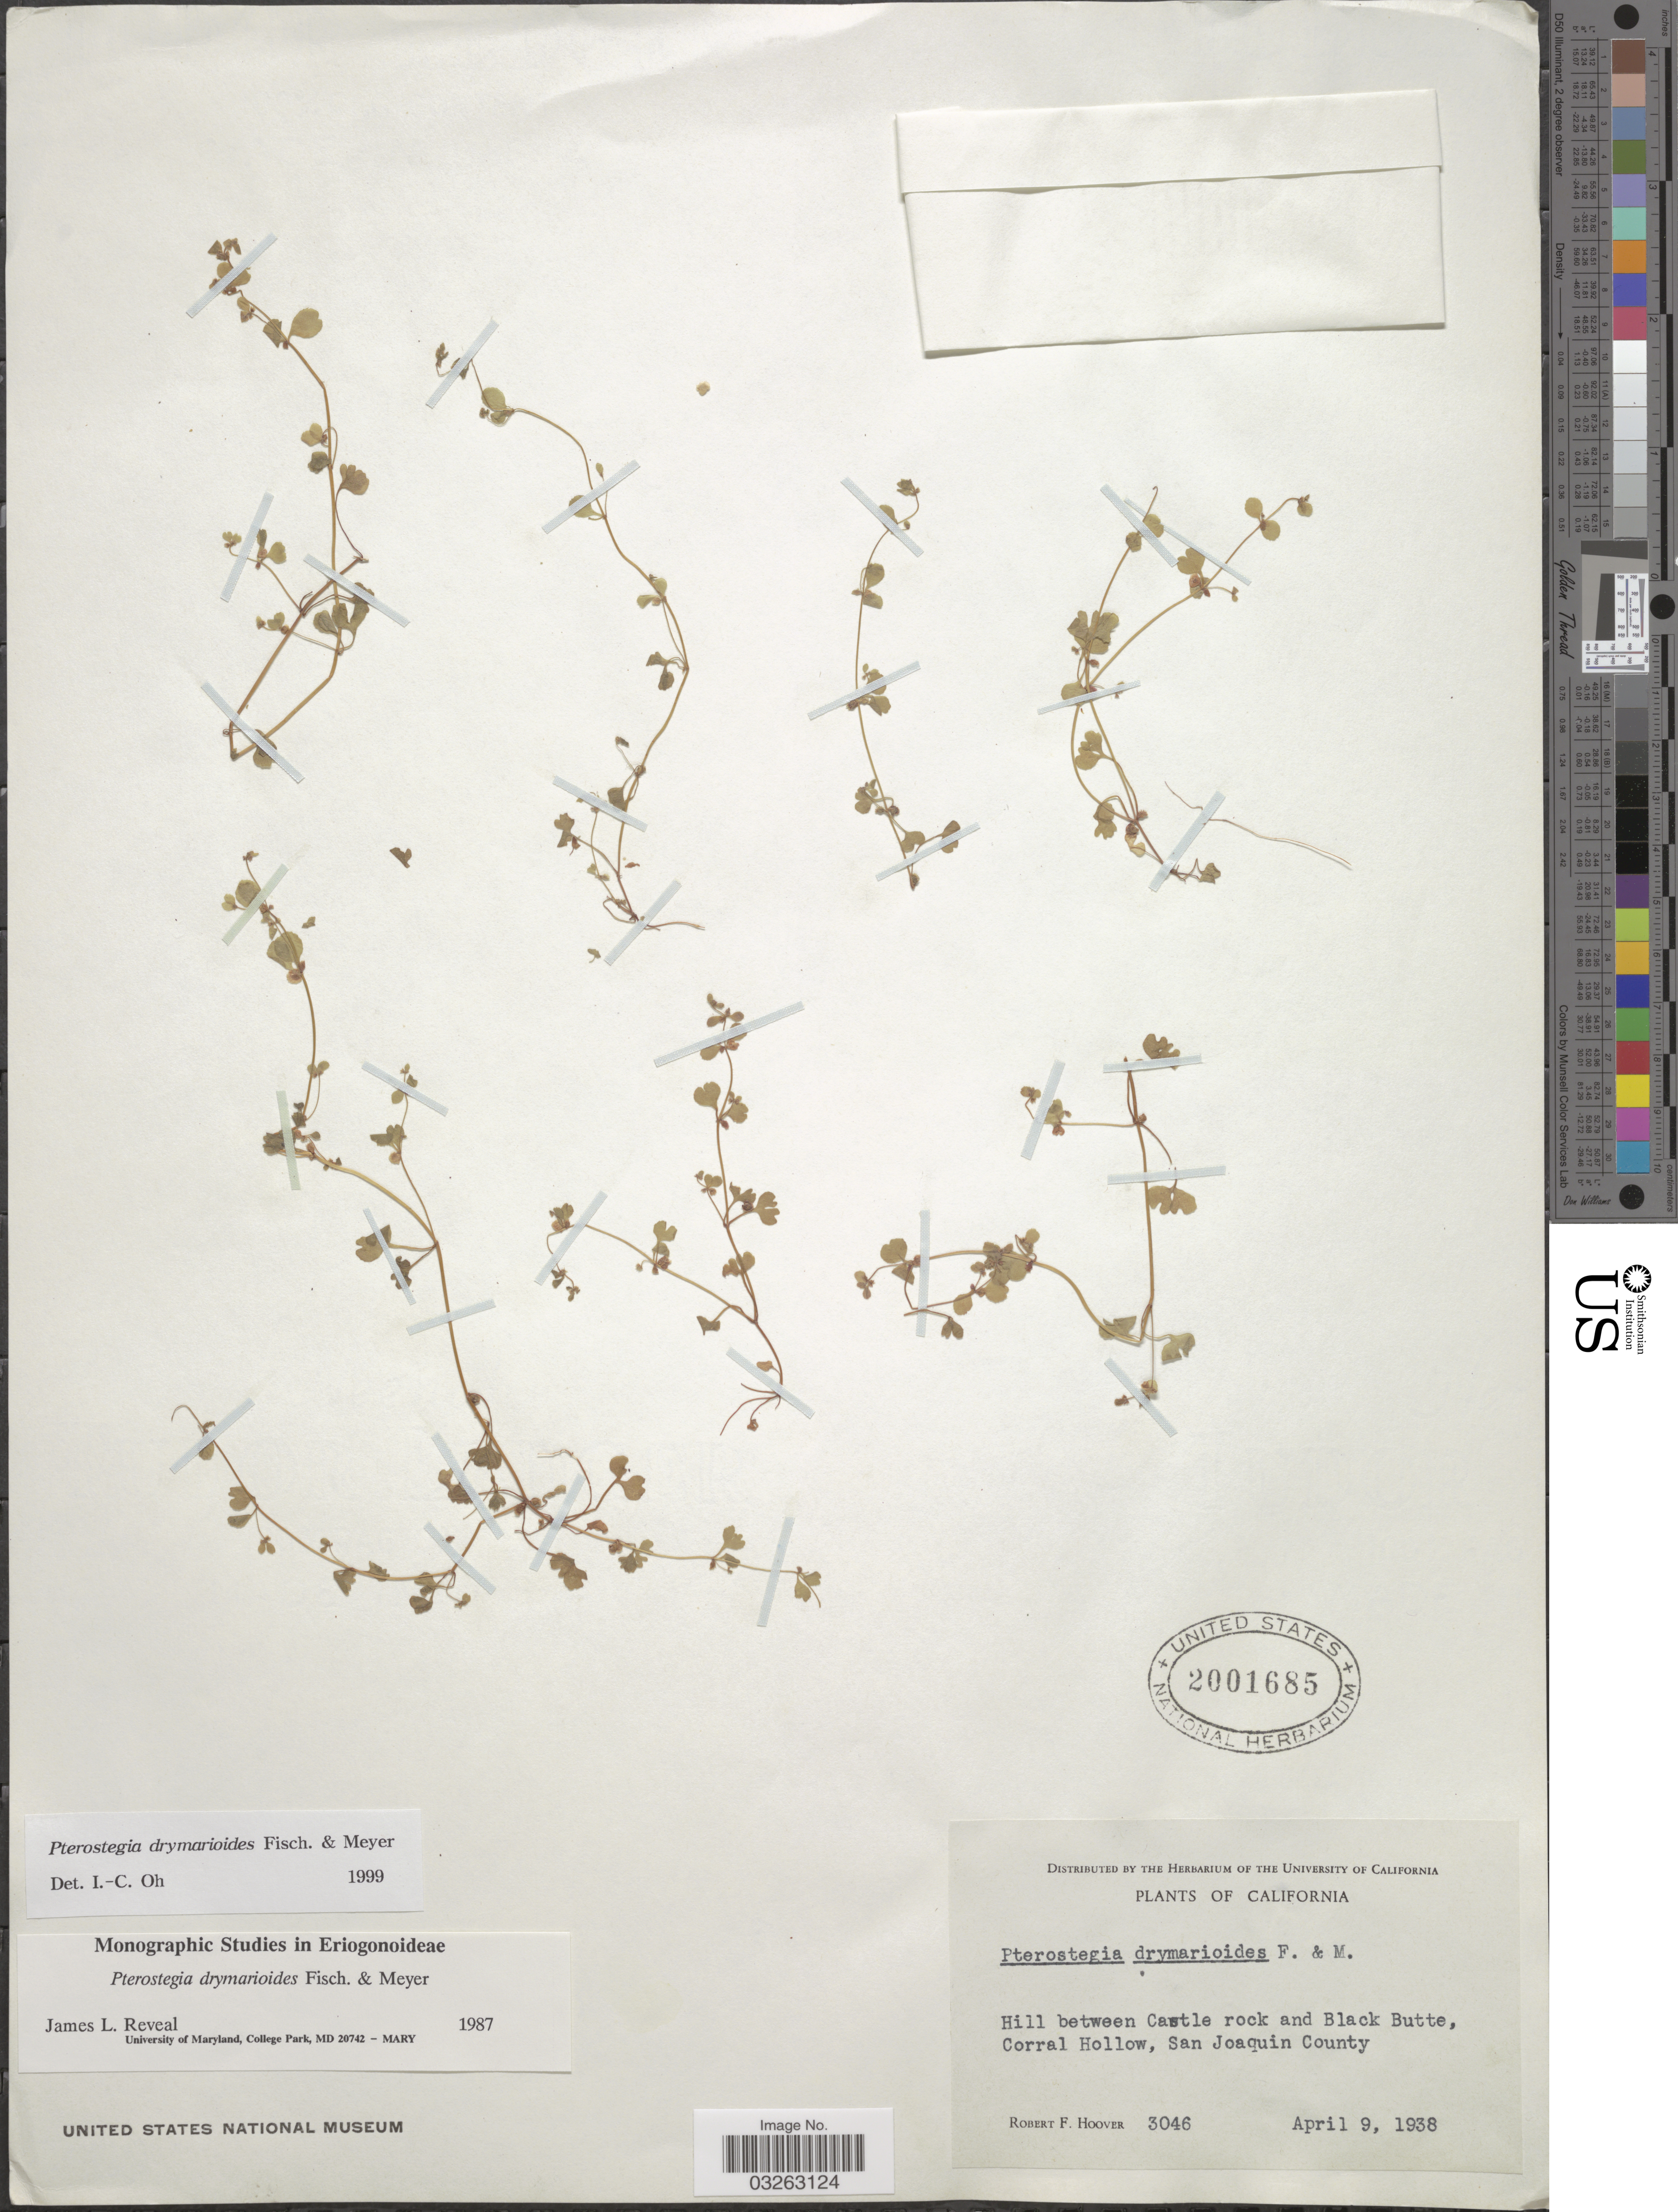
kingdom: Plantae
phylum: Tracheophyta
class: Magnoliopsida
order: Caryophyllales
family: Polygonaceae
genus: Pterostegia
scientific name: Pterostegia drymarioides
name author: Fisch. & C.A. Mey.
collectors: R. F. Hoover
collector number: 3046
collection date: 1938-04-09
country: United States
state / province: California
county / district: San Joaquin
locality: Hill between Castle Rock and Black Butte, Corral Hollow, San Joaquin County.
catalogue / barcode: US 2001685